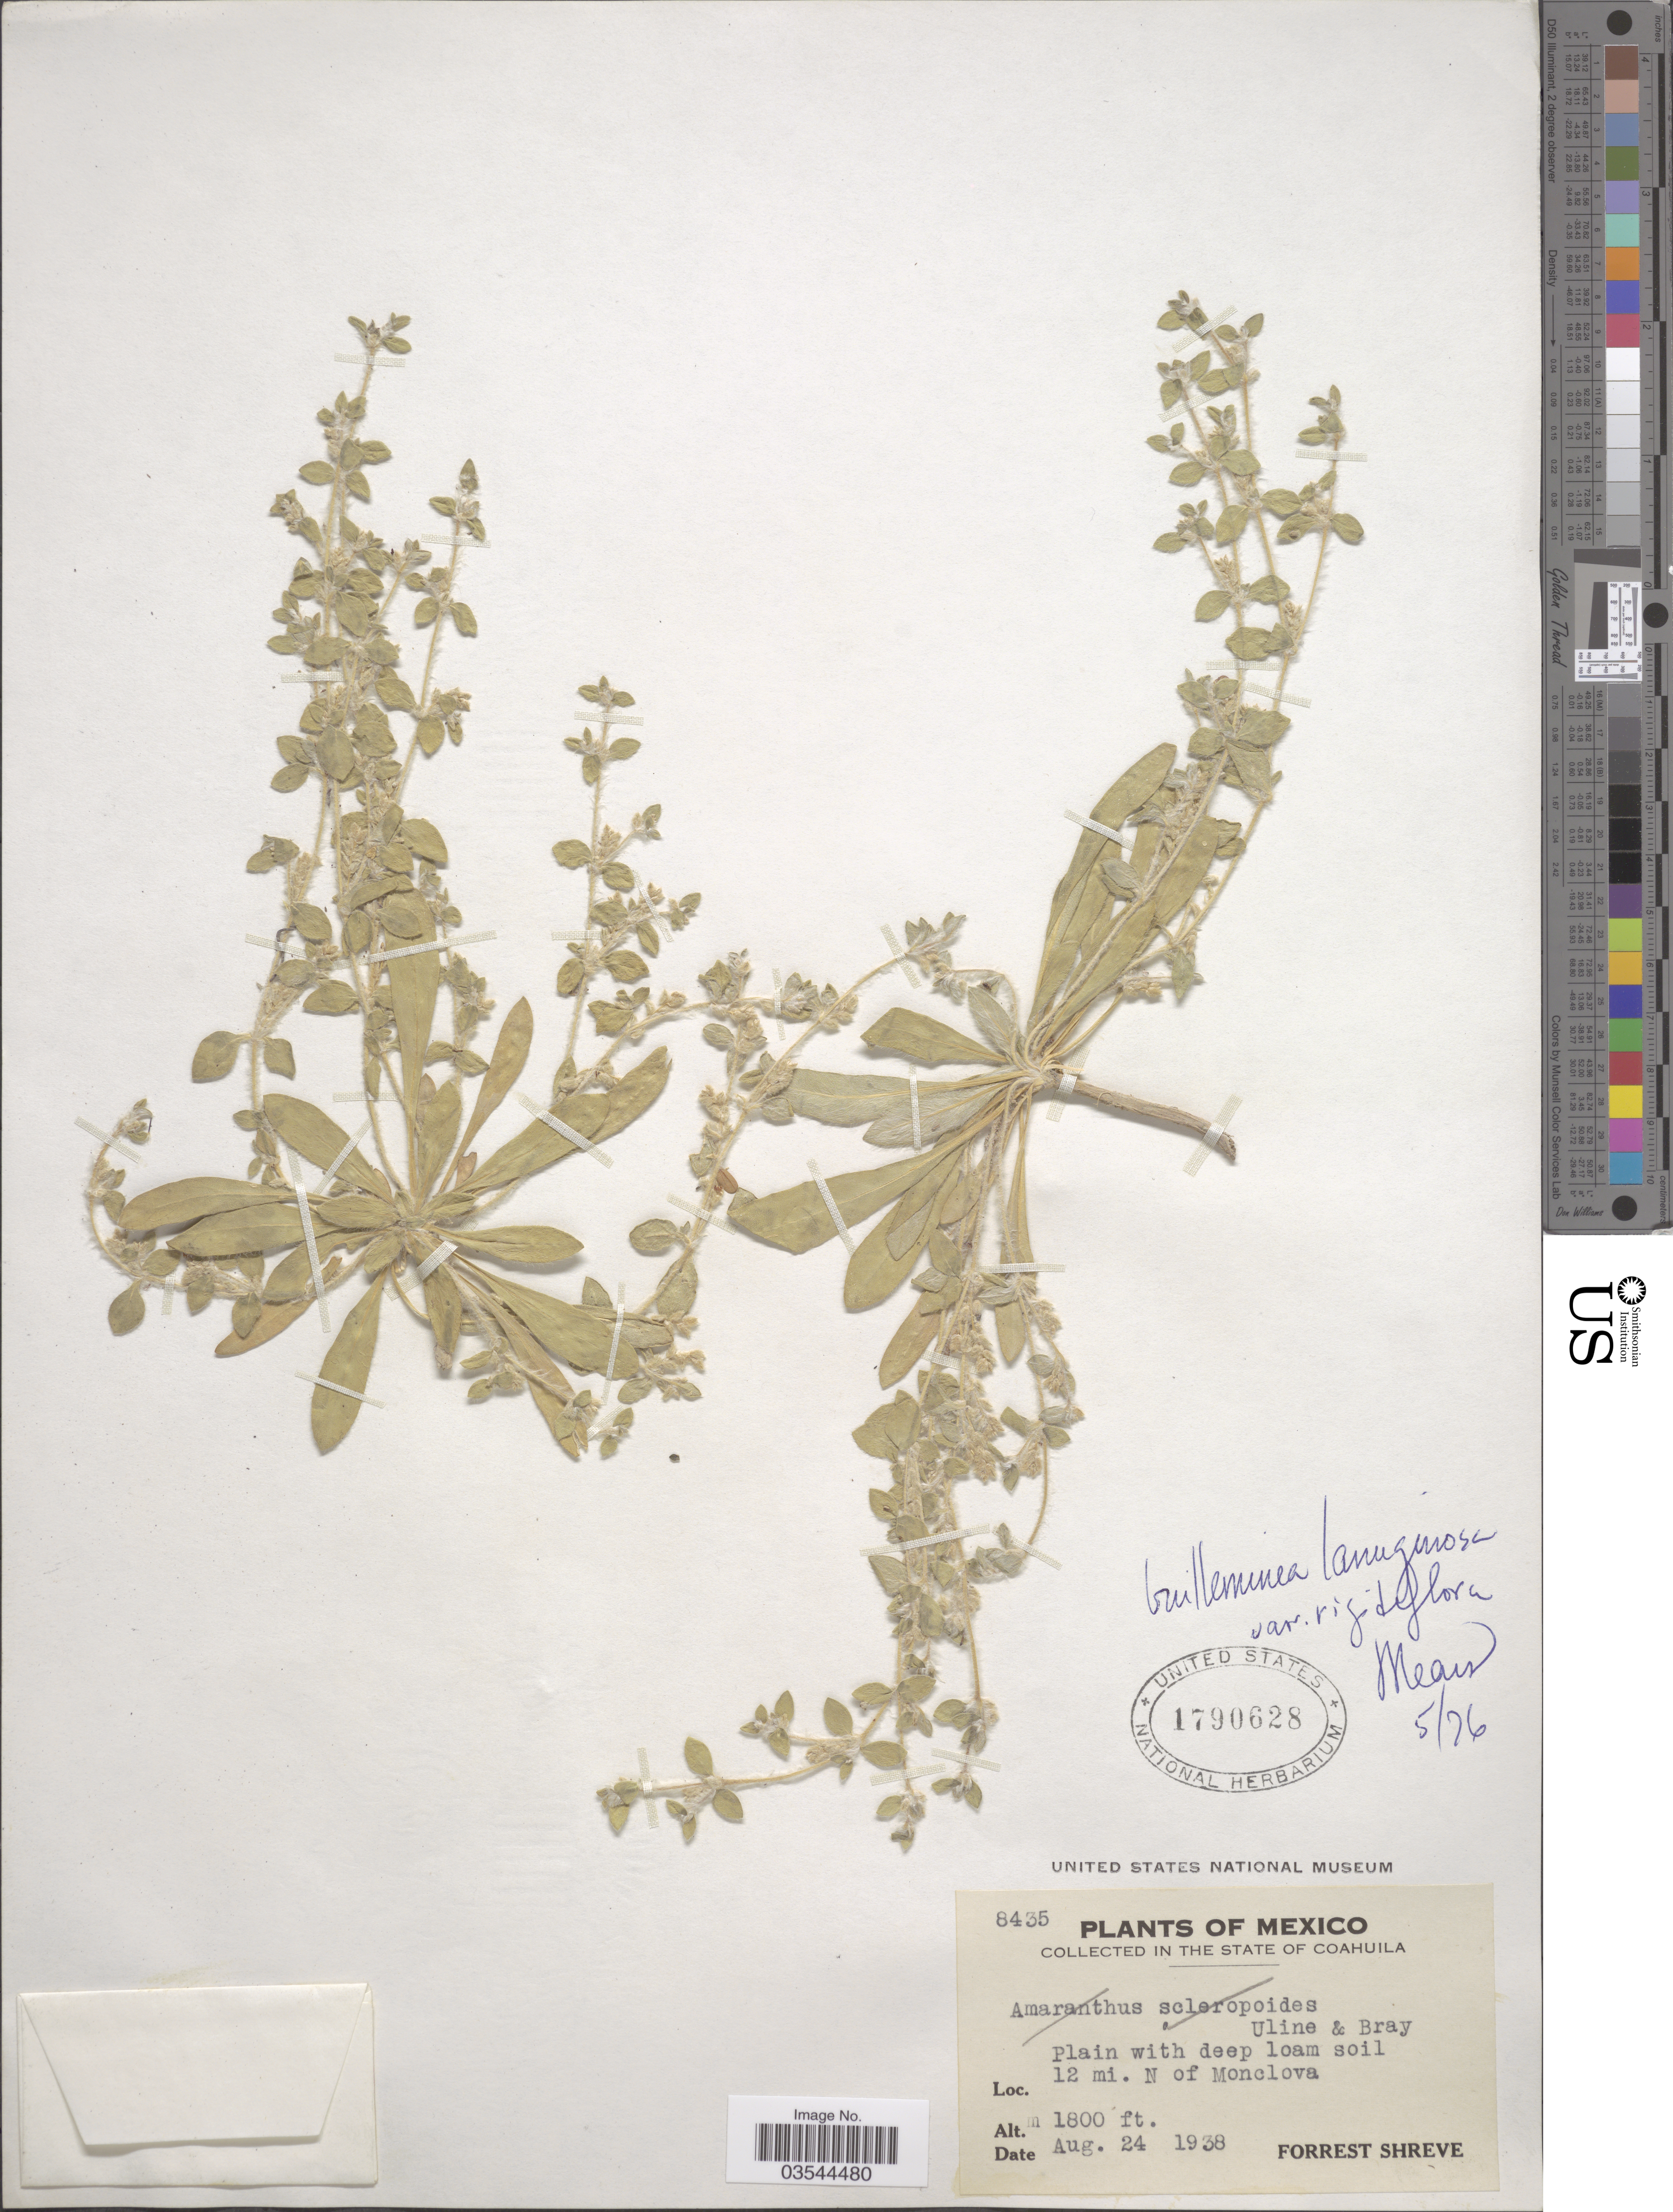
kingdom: Plantae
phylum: Tracheophyta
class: Magnoliopsida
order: Caryophyllales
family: Amaranthaceae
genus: Guilleminea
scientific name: Guilleminea lanuginosa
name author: (Poir.) Benth. & Hook. f.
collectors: F. Shreve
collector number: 8435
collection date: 1938-08-24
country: Mexico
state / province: Coahuila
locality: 12 mi. N of Monclova.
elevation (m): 549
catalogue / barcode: US 1790628